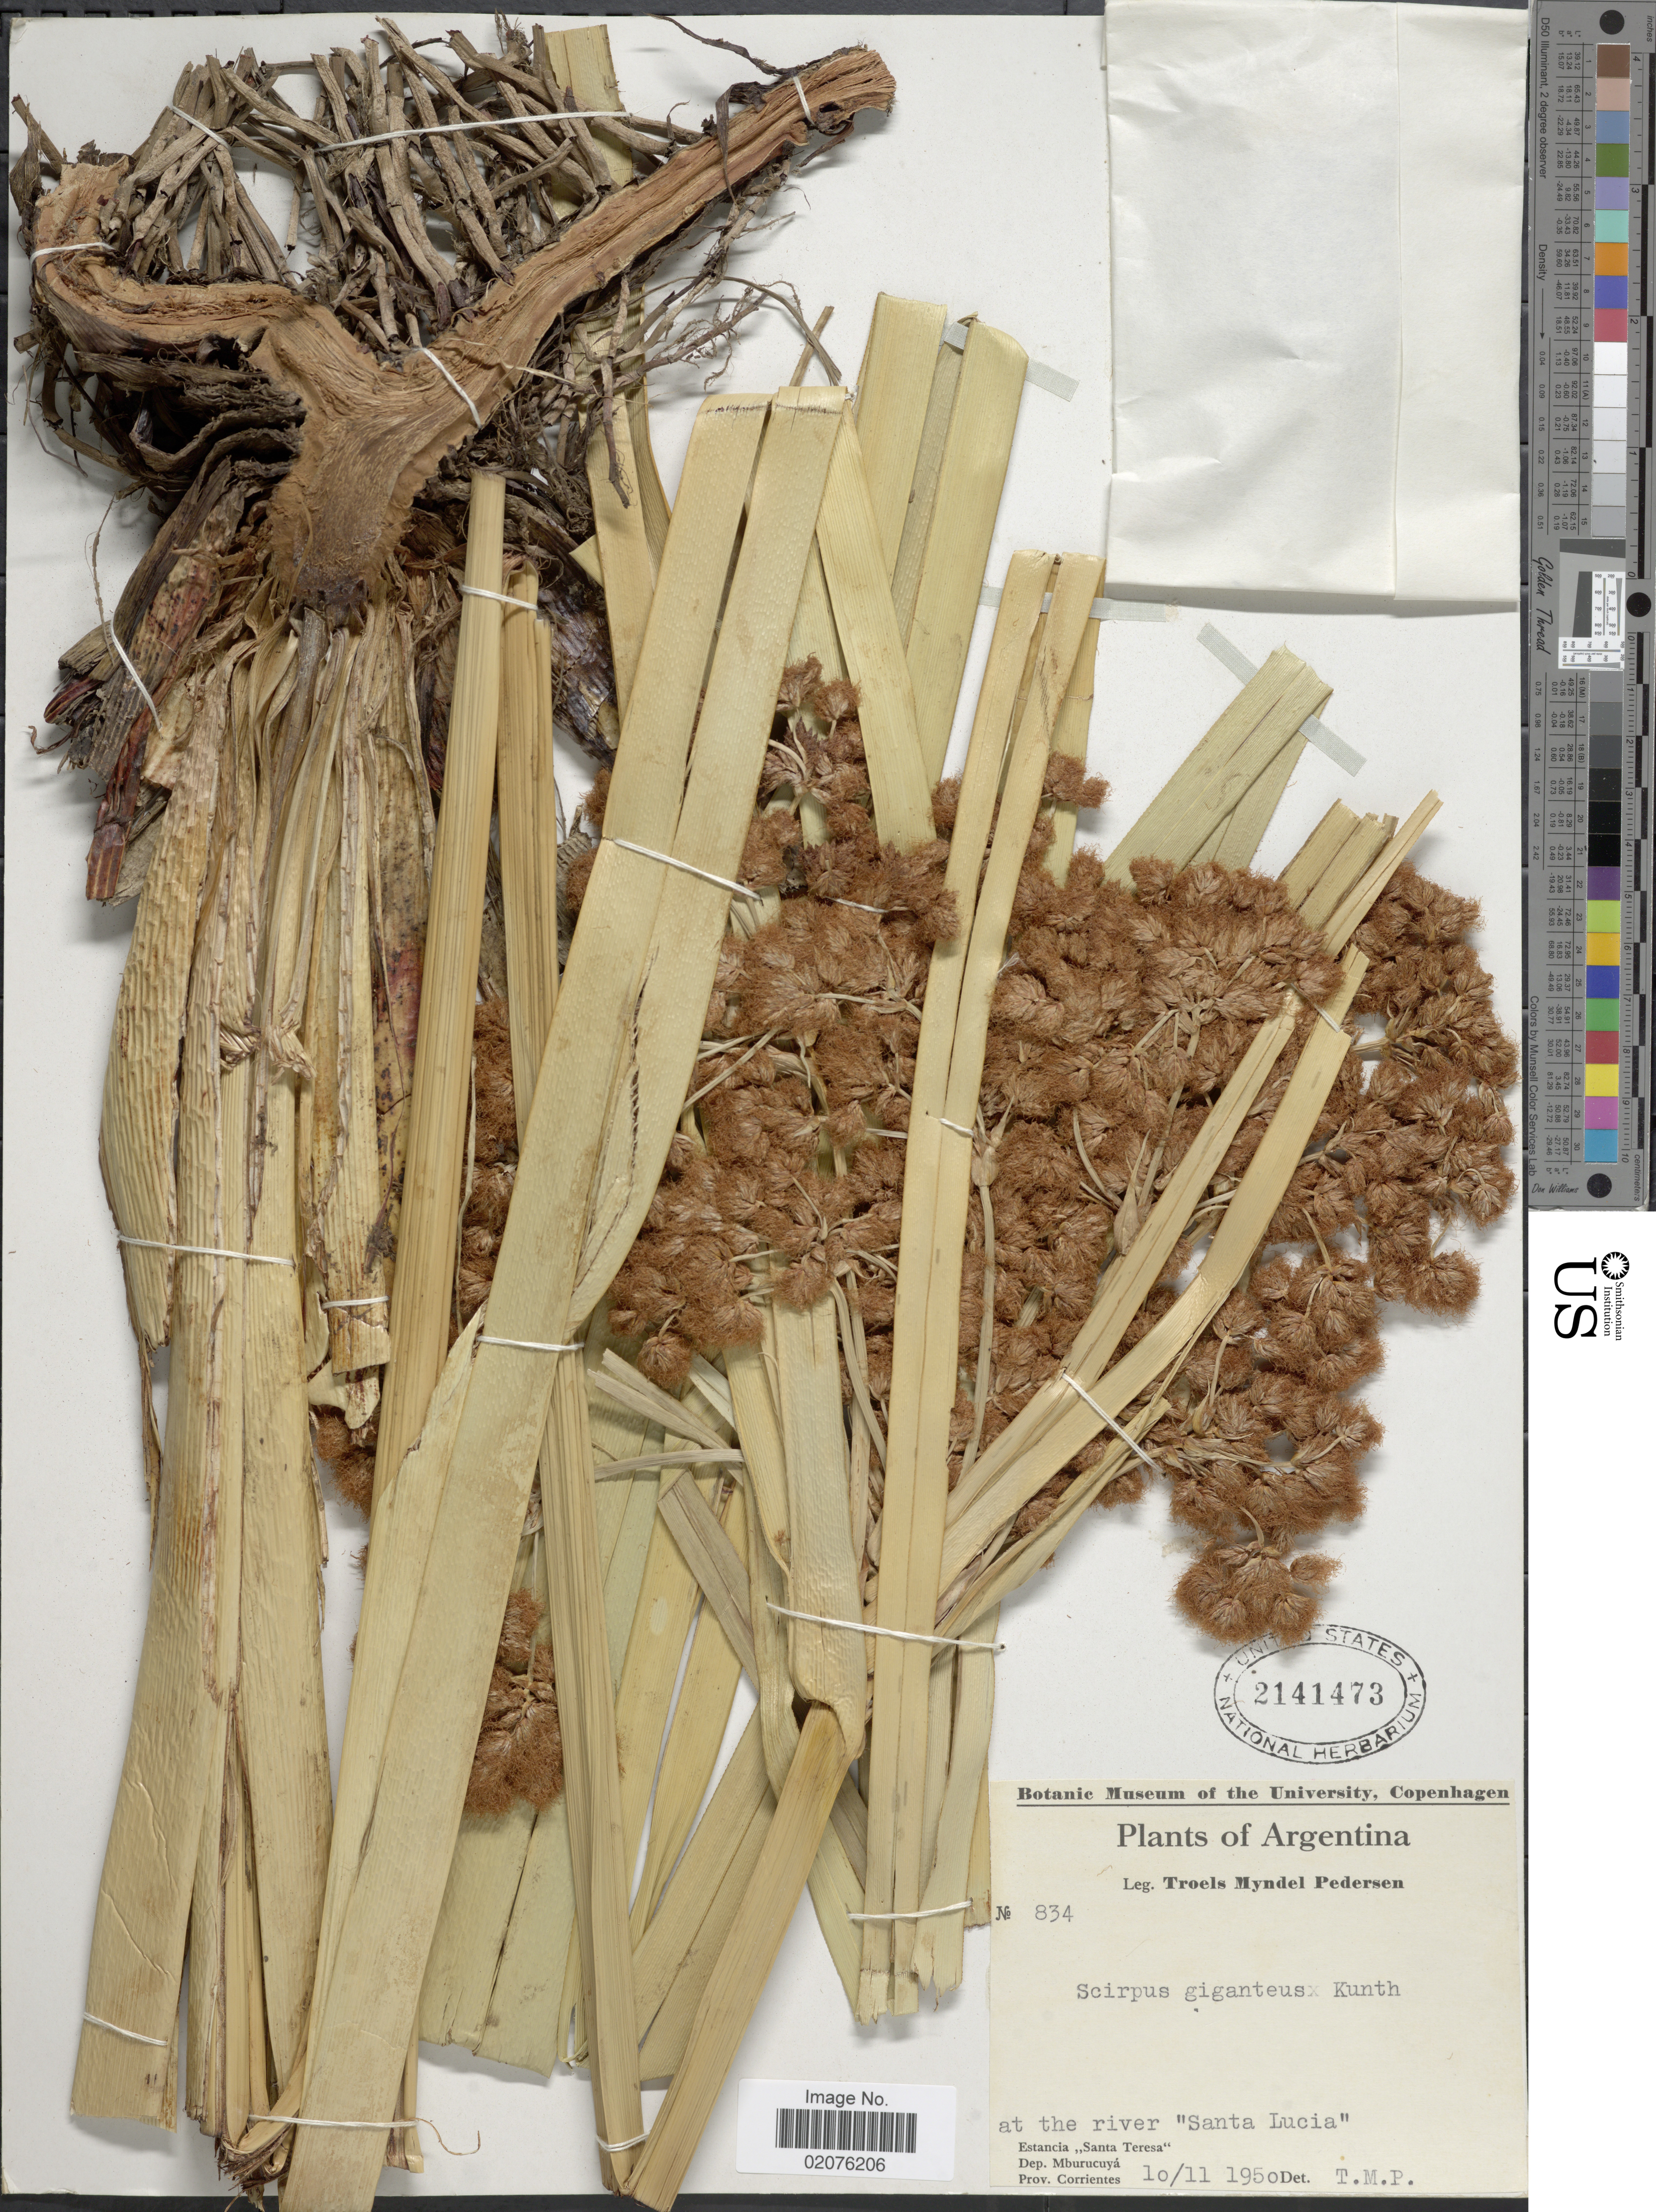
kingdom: Plantae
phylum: Tracheophyta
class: Liliopsida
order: Poales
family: Cyperaceae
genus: Cyperus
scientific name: Cyperus byssaceus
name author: Pereira-Silva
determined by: Strong, Mark T., (BOT), Smithsonian Institution - National Museum of Natural History (UNITED STATES)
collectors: T. Pederson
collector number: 834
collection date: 1950-11-10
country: Argentina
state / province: Corrientes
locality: At the river "santa Lucia" Estancia Santa Teresa Dep. Mburucuya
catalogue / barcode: US 2141473